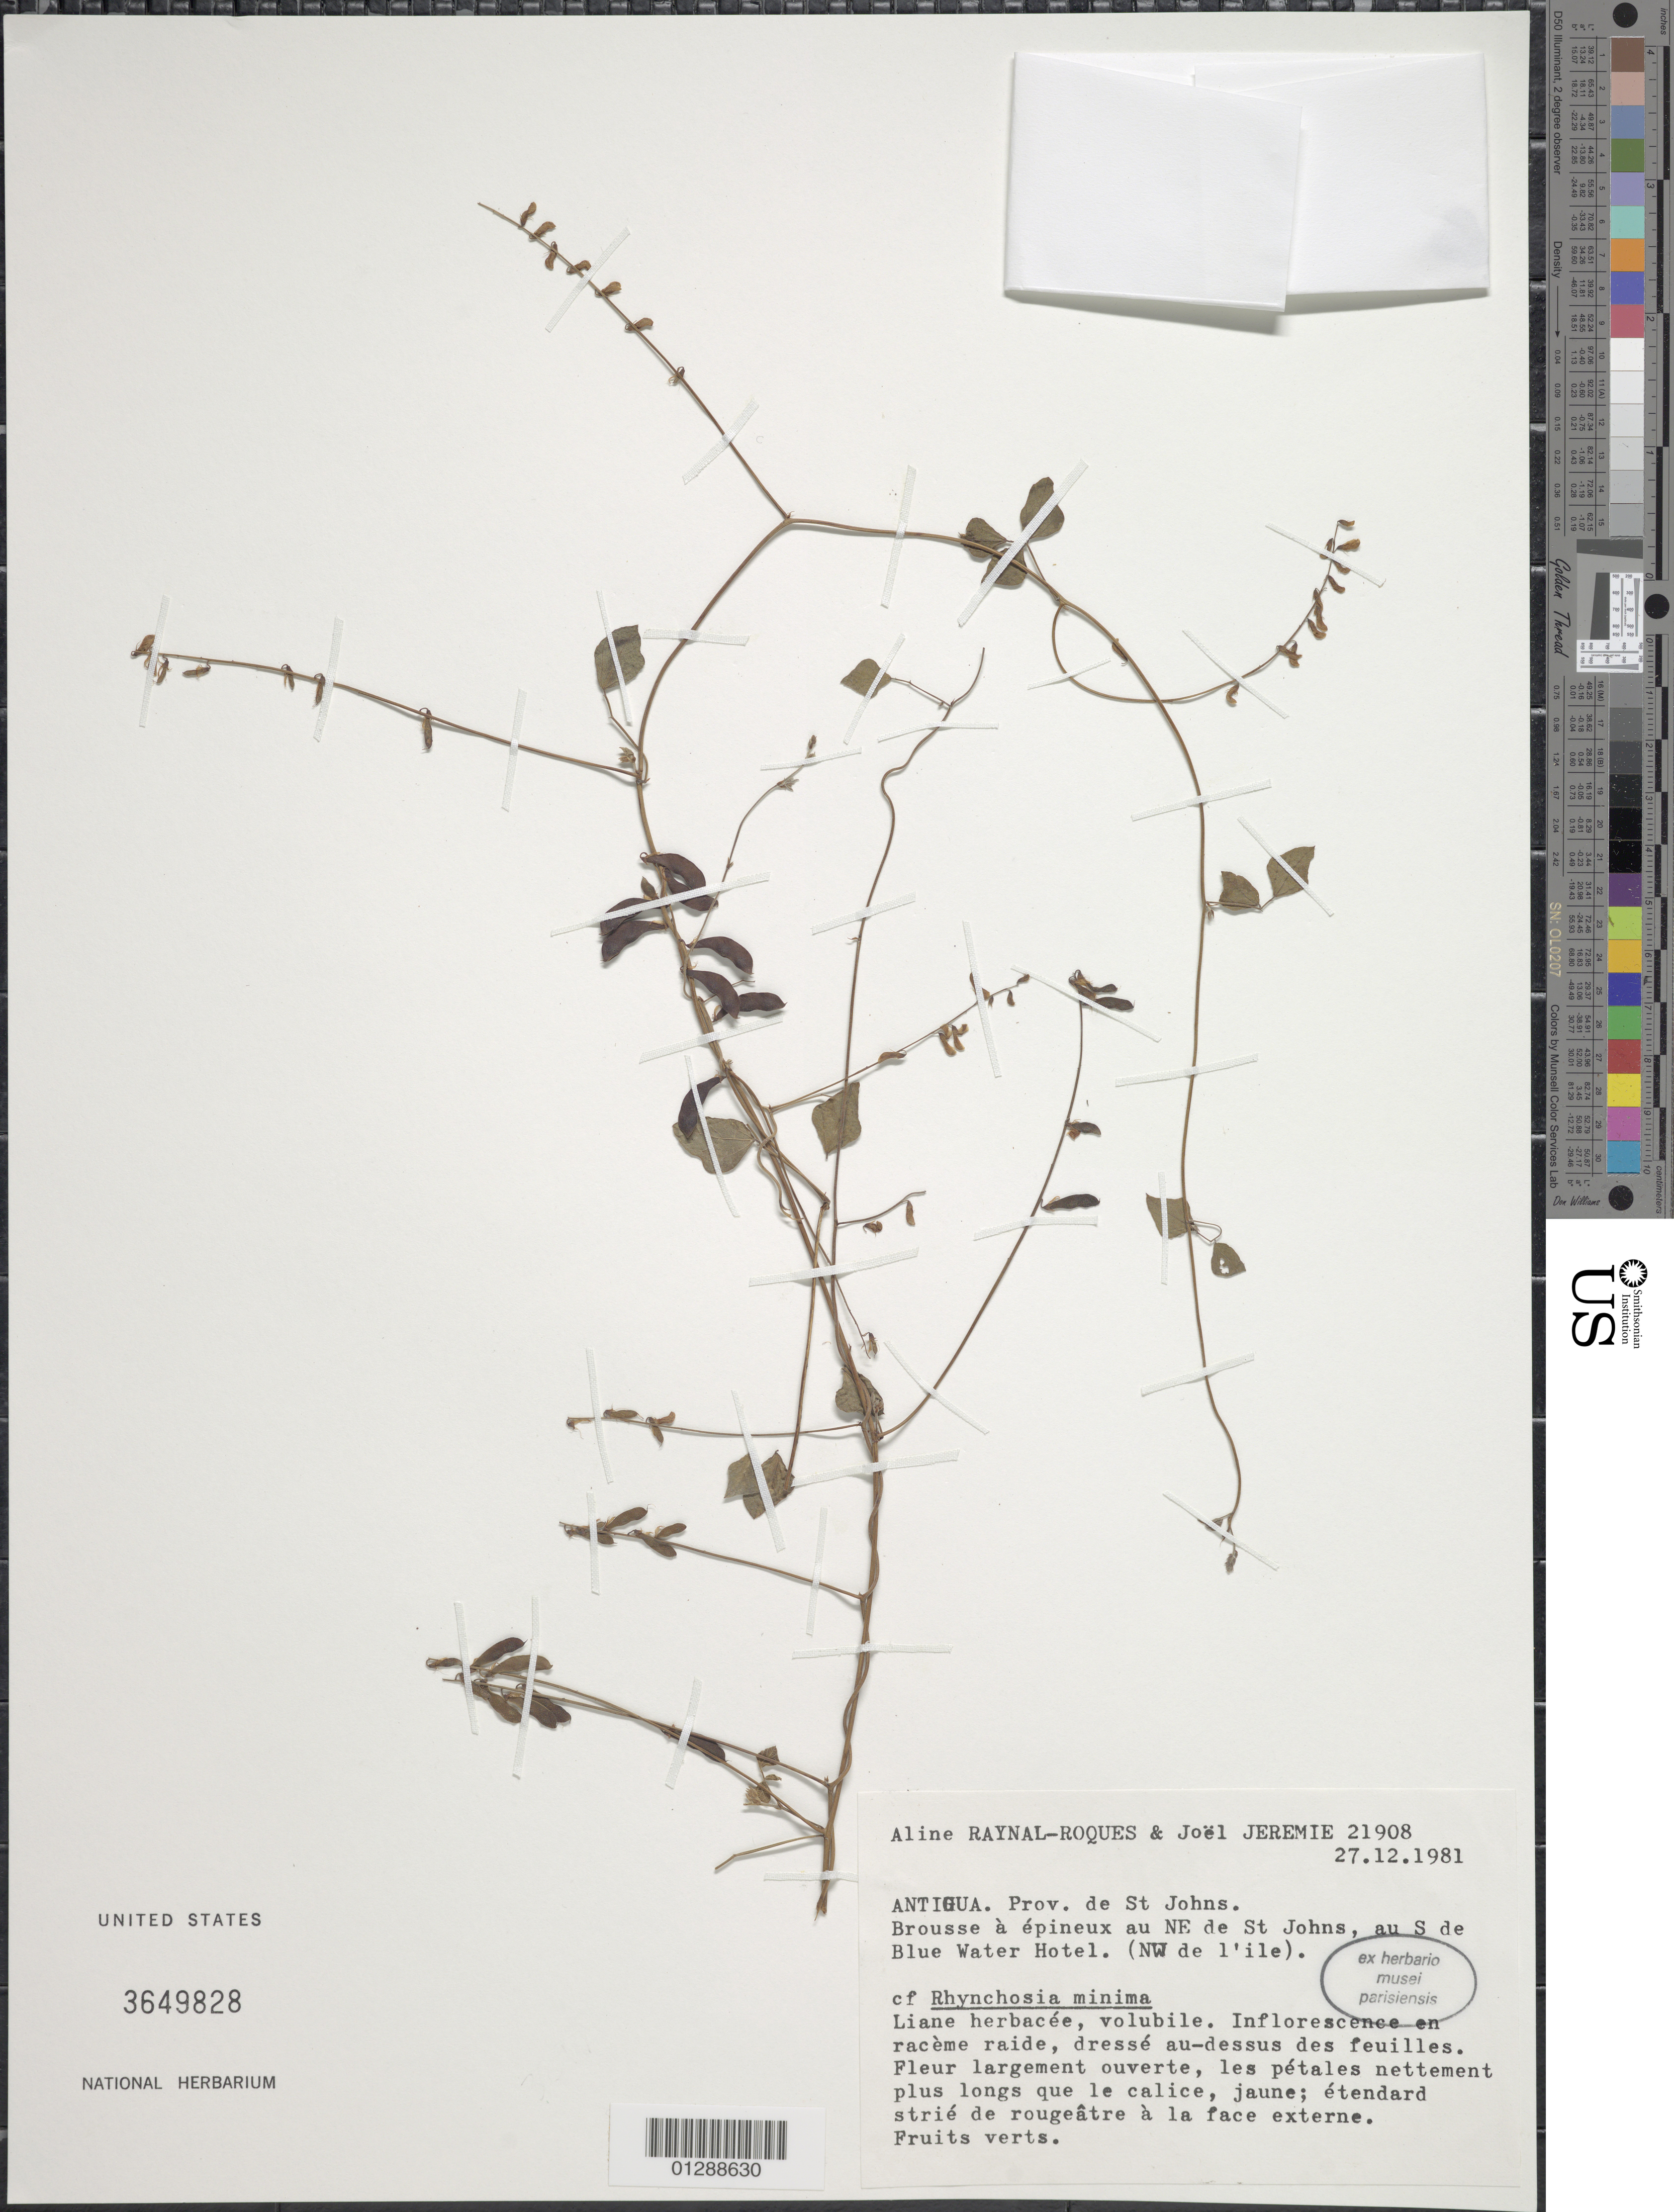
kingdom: Plantae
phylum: Tracheophyta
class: Magnoliopsida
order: Fabales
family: Fabaceae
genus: Rhynchosia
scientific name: Rhynchosia minima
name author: (L.) DC.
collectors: A. M. Raynal & J. Jérémie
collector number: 21908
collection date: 1981-12-27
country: Antigua and Barbuda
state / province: Saint John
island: Antigua I.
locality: Brousse à épineux au NE de St. Johns, au S de Blue Water Hotel. (NW de l'ile).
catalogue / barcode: US 3649828